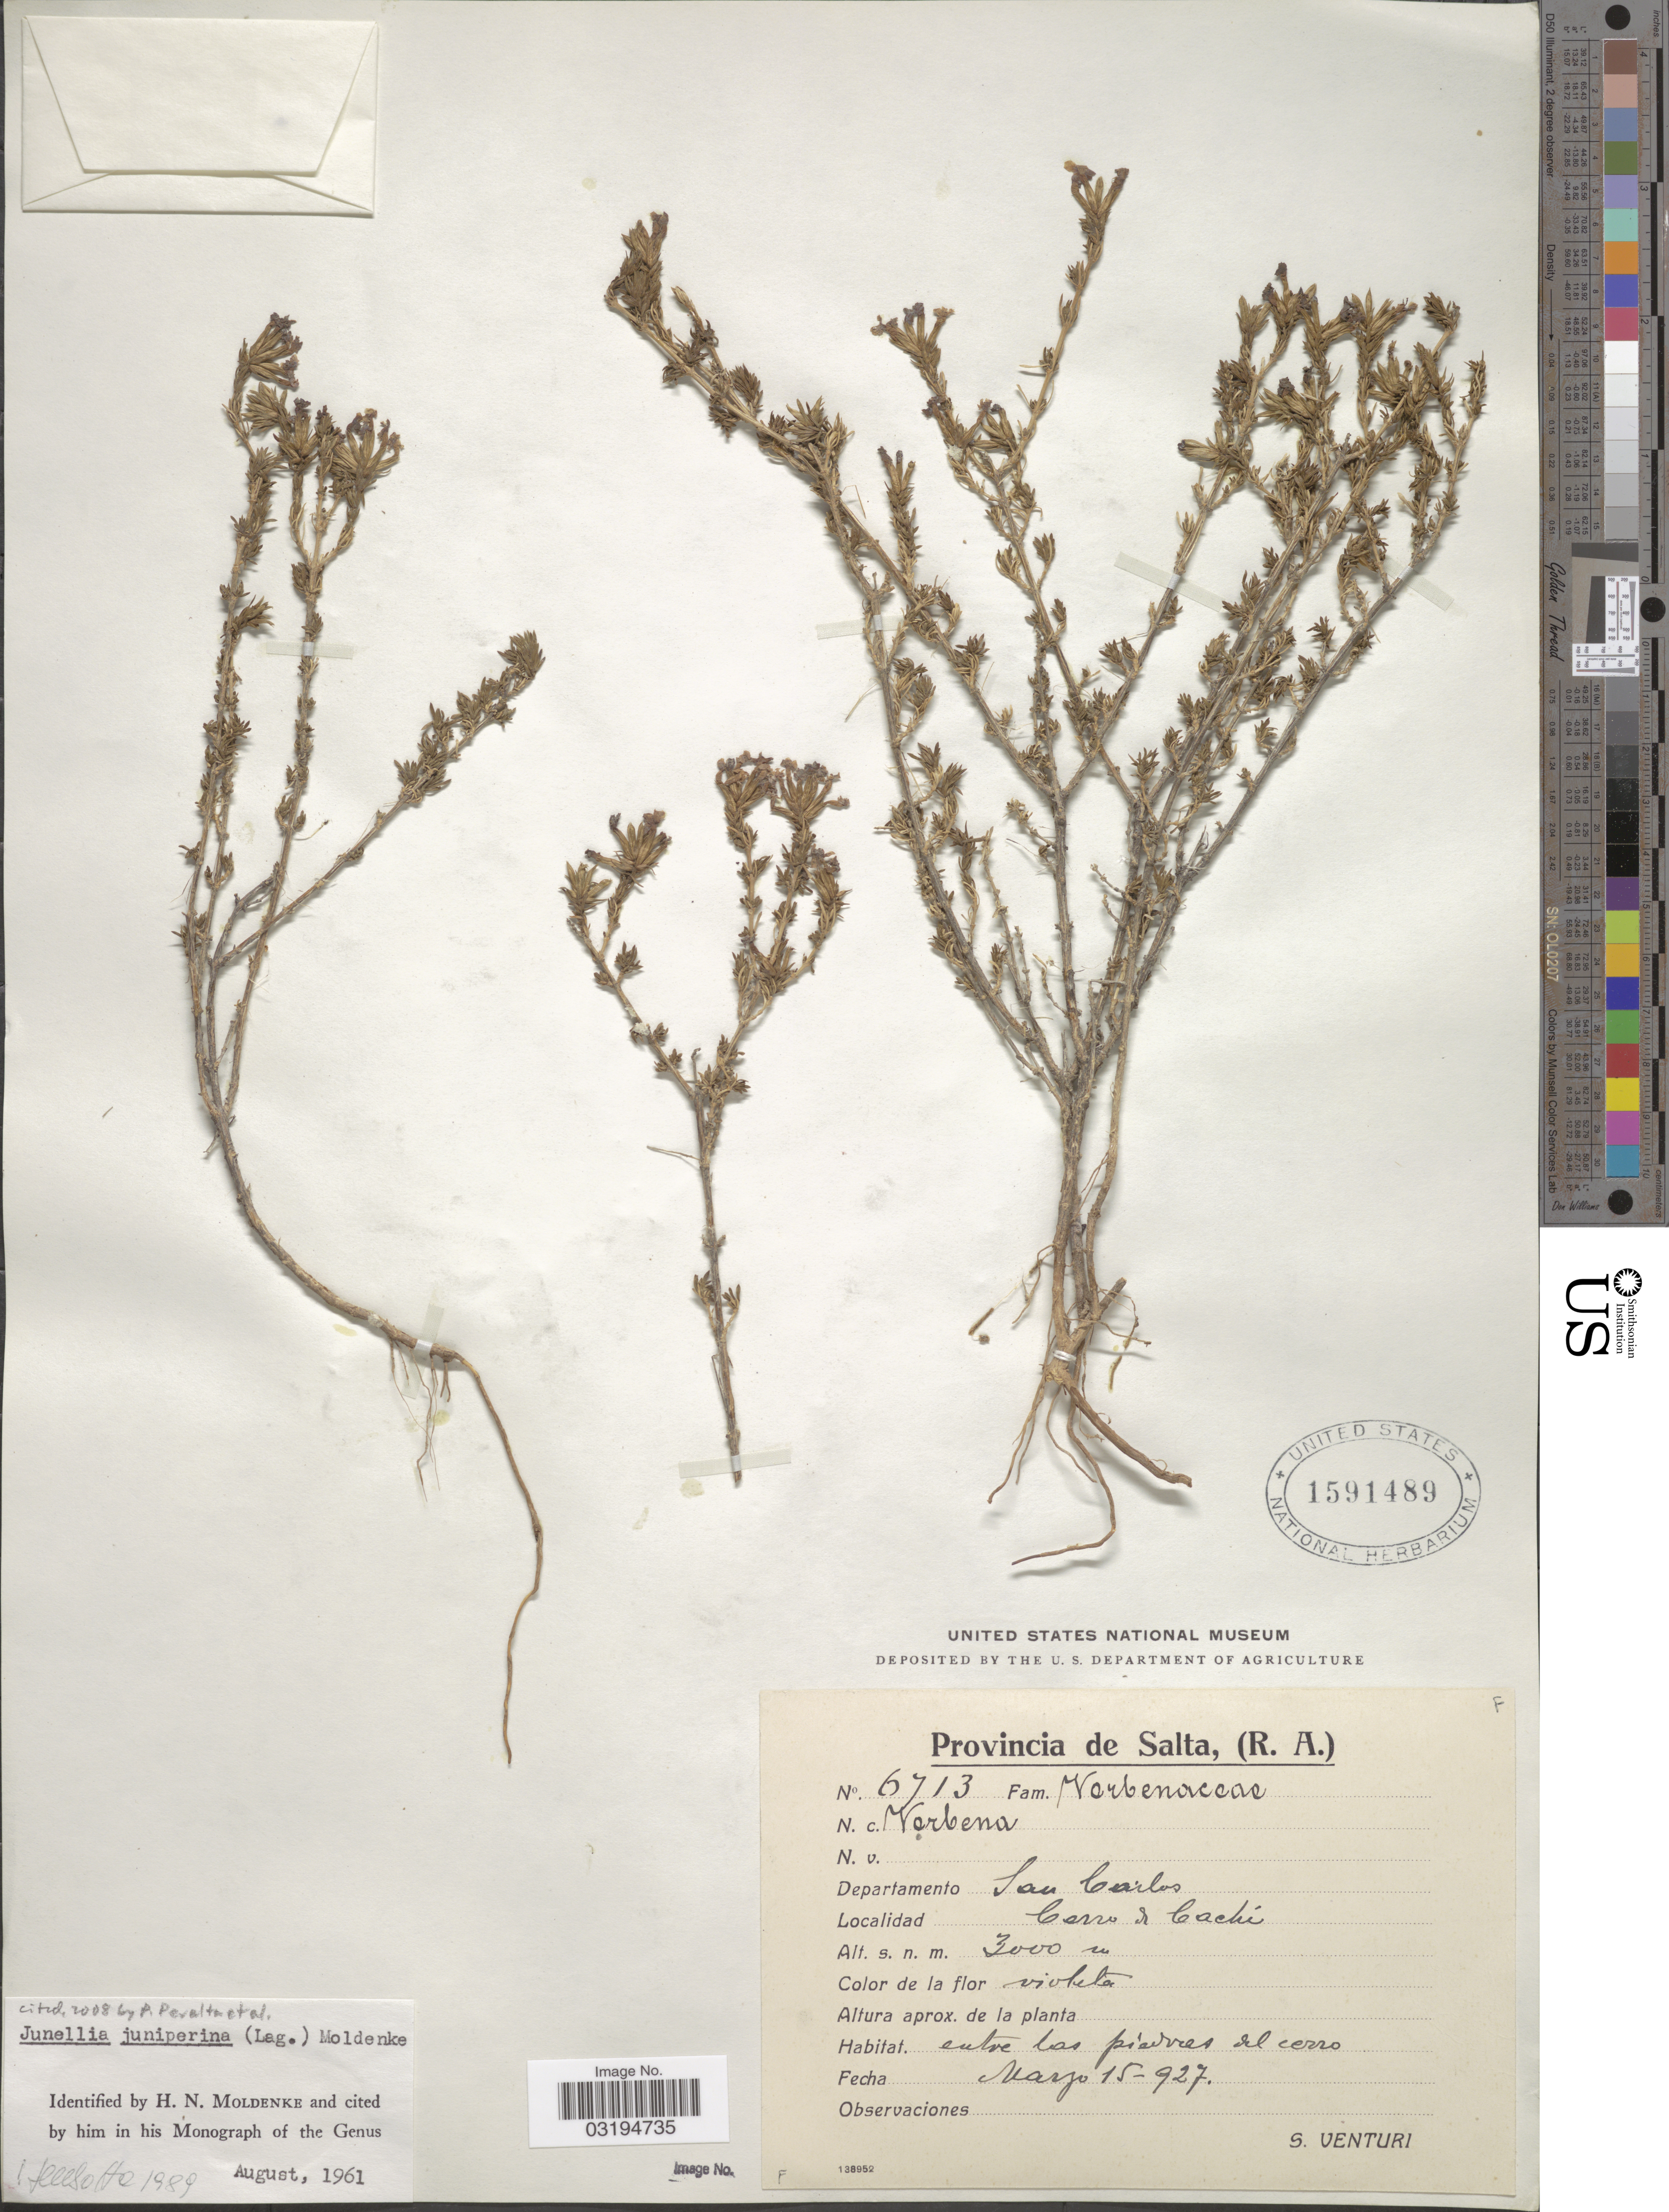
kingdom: Plantae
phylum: Tracheophyta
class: Magnoliopsida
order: Lamiales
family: Verbenaceae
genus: Junellia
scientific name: Junellia juniperina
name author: (Lag.) Moldenke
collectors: S. Venturi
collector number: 6713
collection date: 1927-03-15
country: Argentina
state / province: Salta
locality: Departamento San Carlos. Cerro del Cachi.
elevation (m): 3000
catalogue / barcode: US 1591489